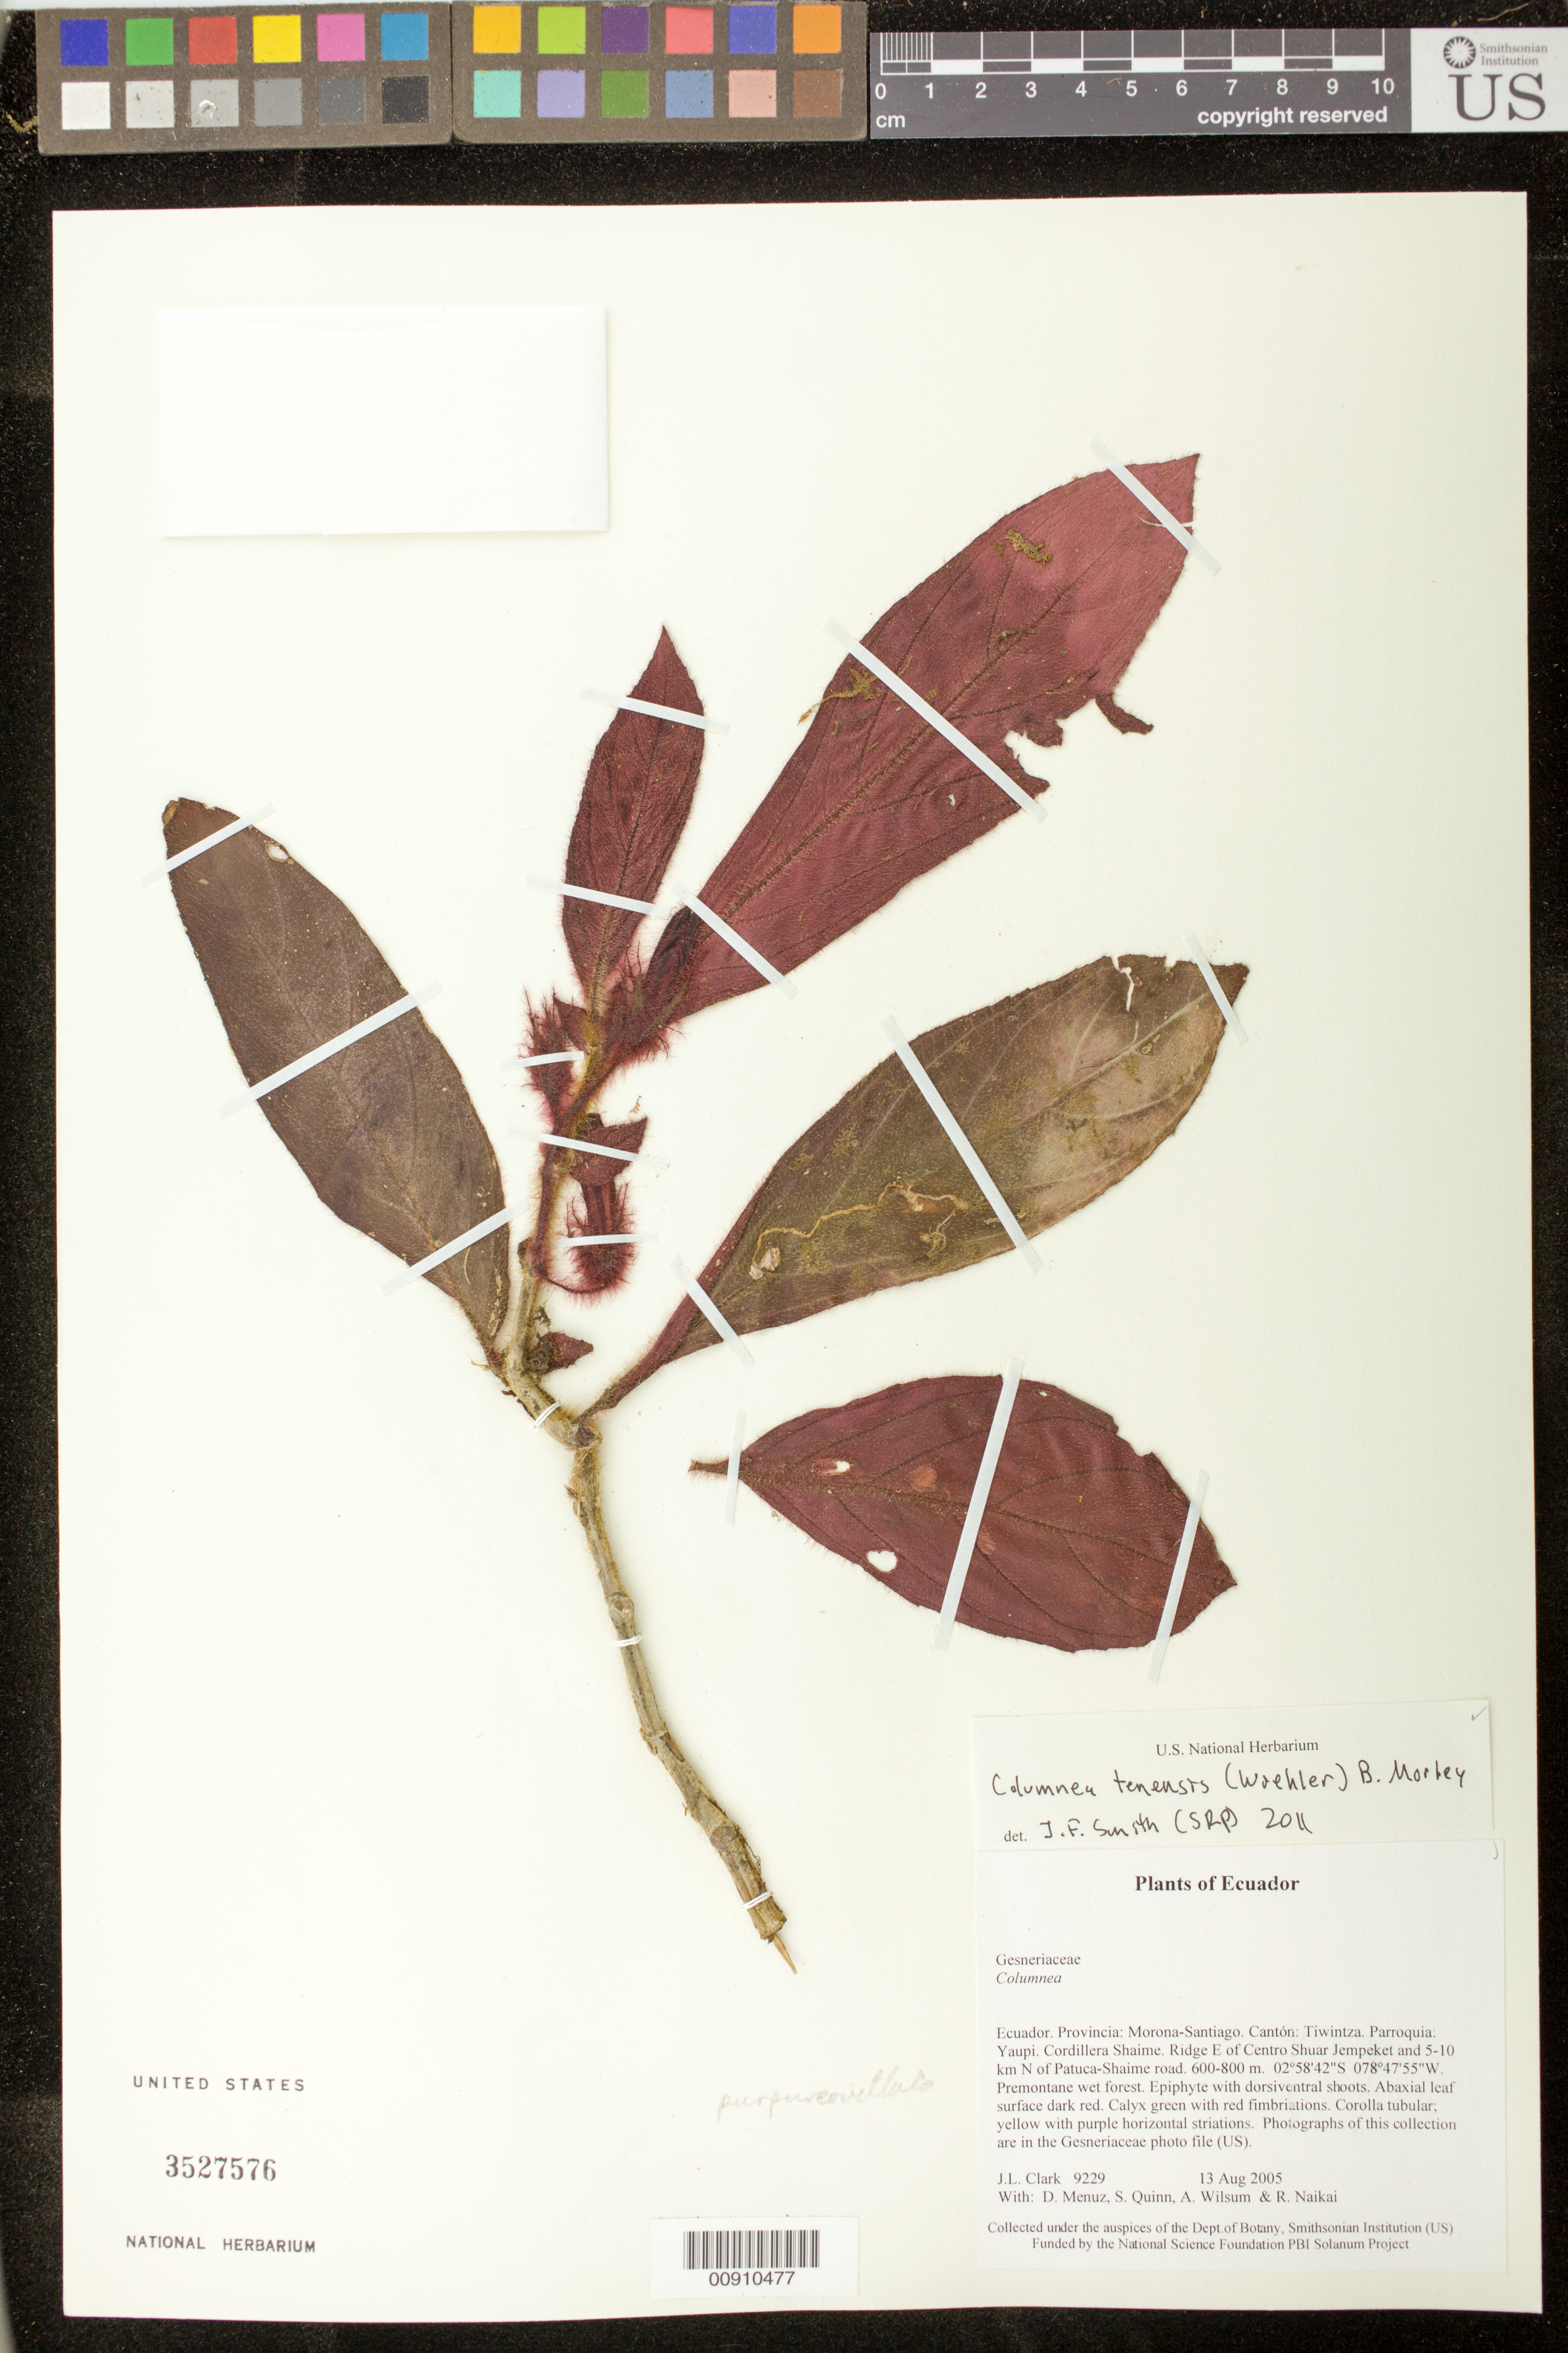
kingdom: Plantae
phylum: Tracheophyta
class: Magnoliopsida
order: Lamiales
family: Gesneriaceae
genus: Columnea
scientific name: Columnea illepida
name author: H.E. Moore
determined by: Clark, J. L.; Skog, Laurence E.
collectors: J. L. Clark, D. Menuz, S. Quinn, A. Wilsum & R. Naikai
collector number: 9229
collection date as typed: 13 Aug 2005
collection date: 2005-08-13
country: Ecuador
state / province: Morona-Santiago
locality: Tiwintza. Parroquia: Yaupi. Cordillera Shaime. Ridge E of Centro Shuar Jempeket and 5-10 km N of Patuca-Shaime road.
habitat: Premontane wet forest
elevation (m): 600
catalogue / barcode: US 3527576